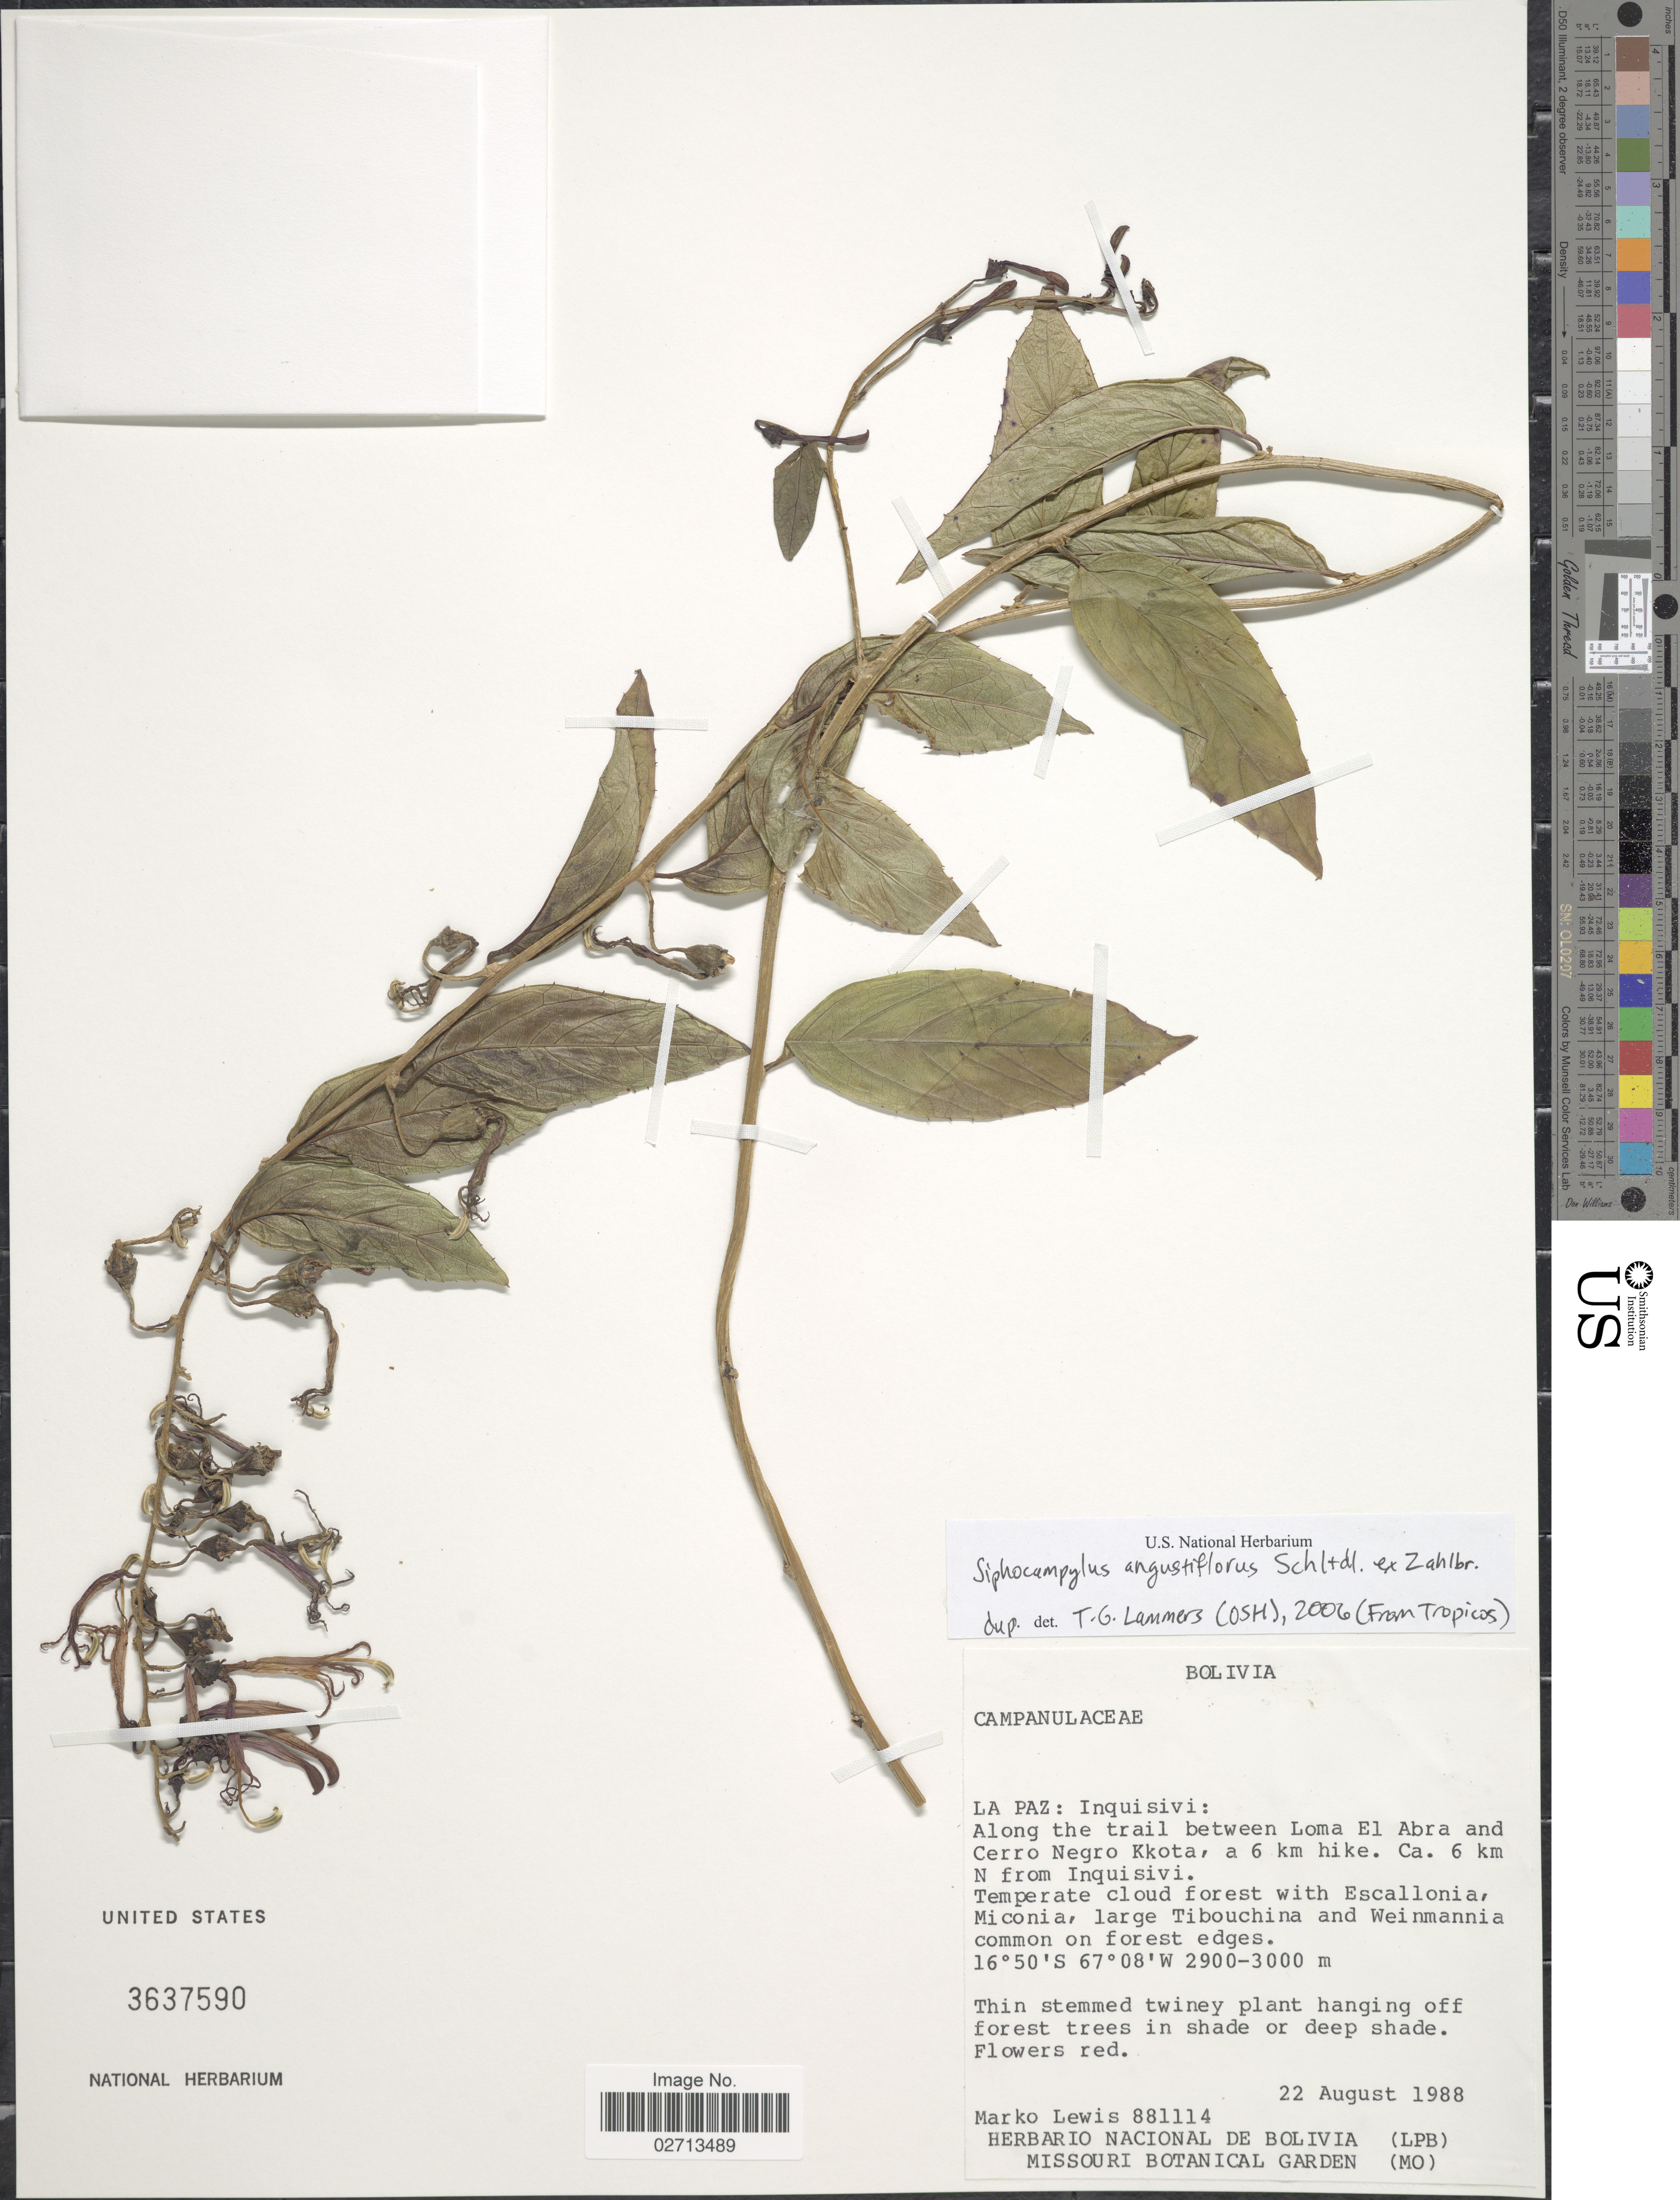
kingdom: Plantae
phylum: Tracheophyta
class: Magnoliopsida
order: Asterales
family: Campanulaceae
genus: Siphocampylus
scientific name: Siphocampylus angustiflorus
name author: Schltdl. ex Zahlbr.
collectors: M. A. Lewis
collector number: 881114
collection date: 1988-08-22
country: Bolivia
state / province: La Paz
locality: Inquisivi: Along the trail between Loma El Abra and Cerro Negro Kkota, a 6 km hike. Ca. 6 km N from Inquisivi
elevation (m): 2900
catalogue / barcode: US 3637590